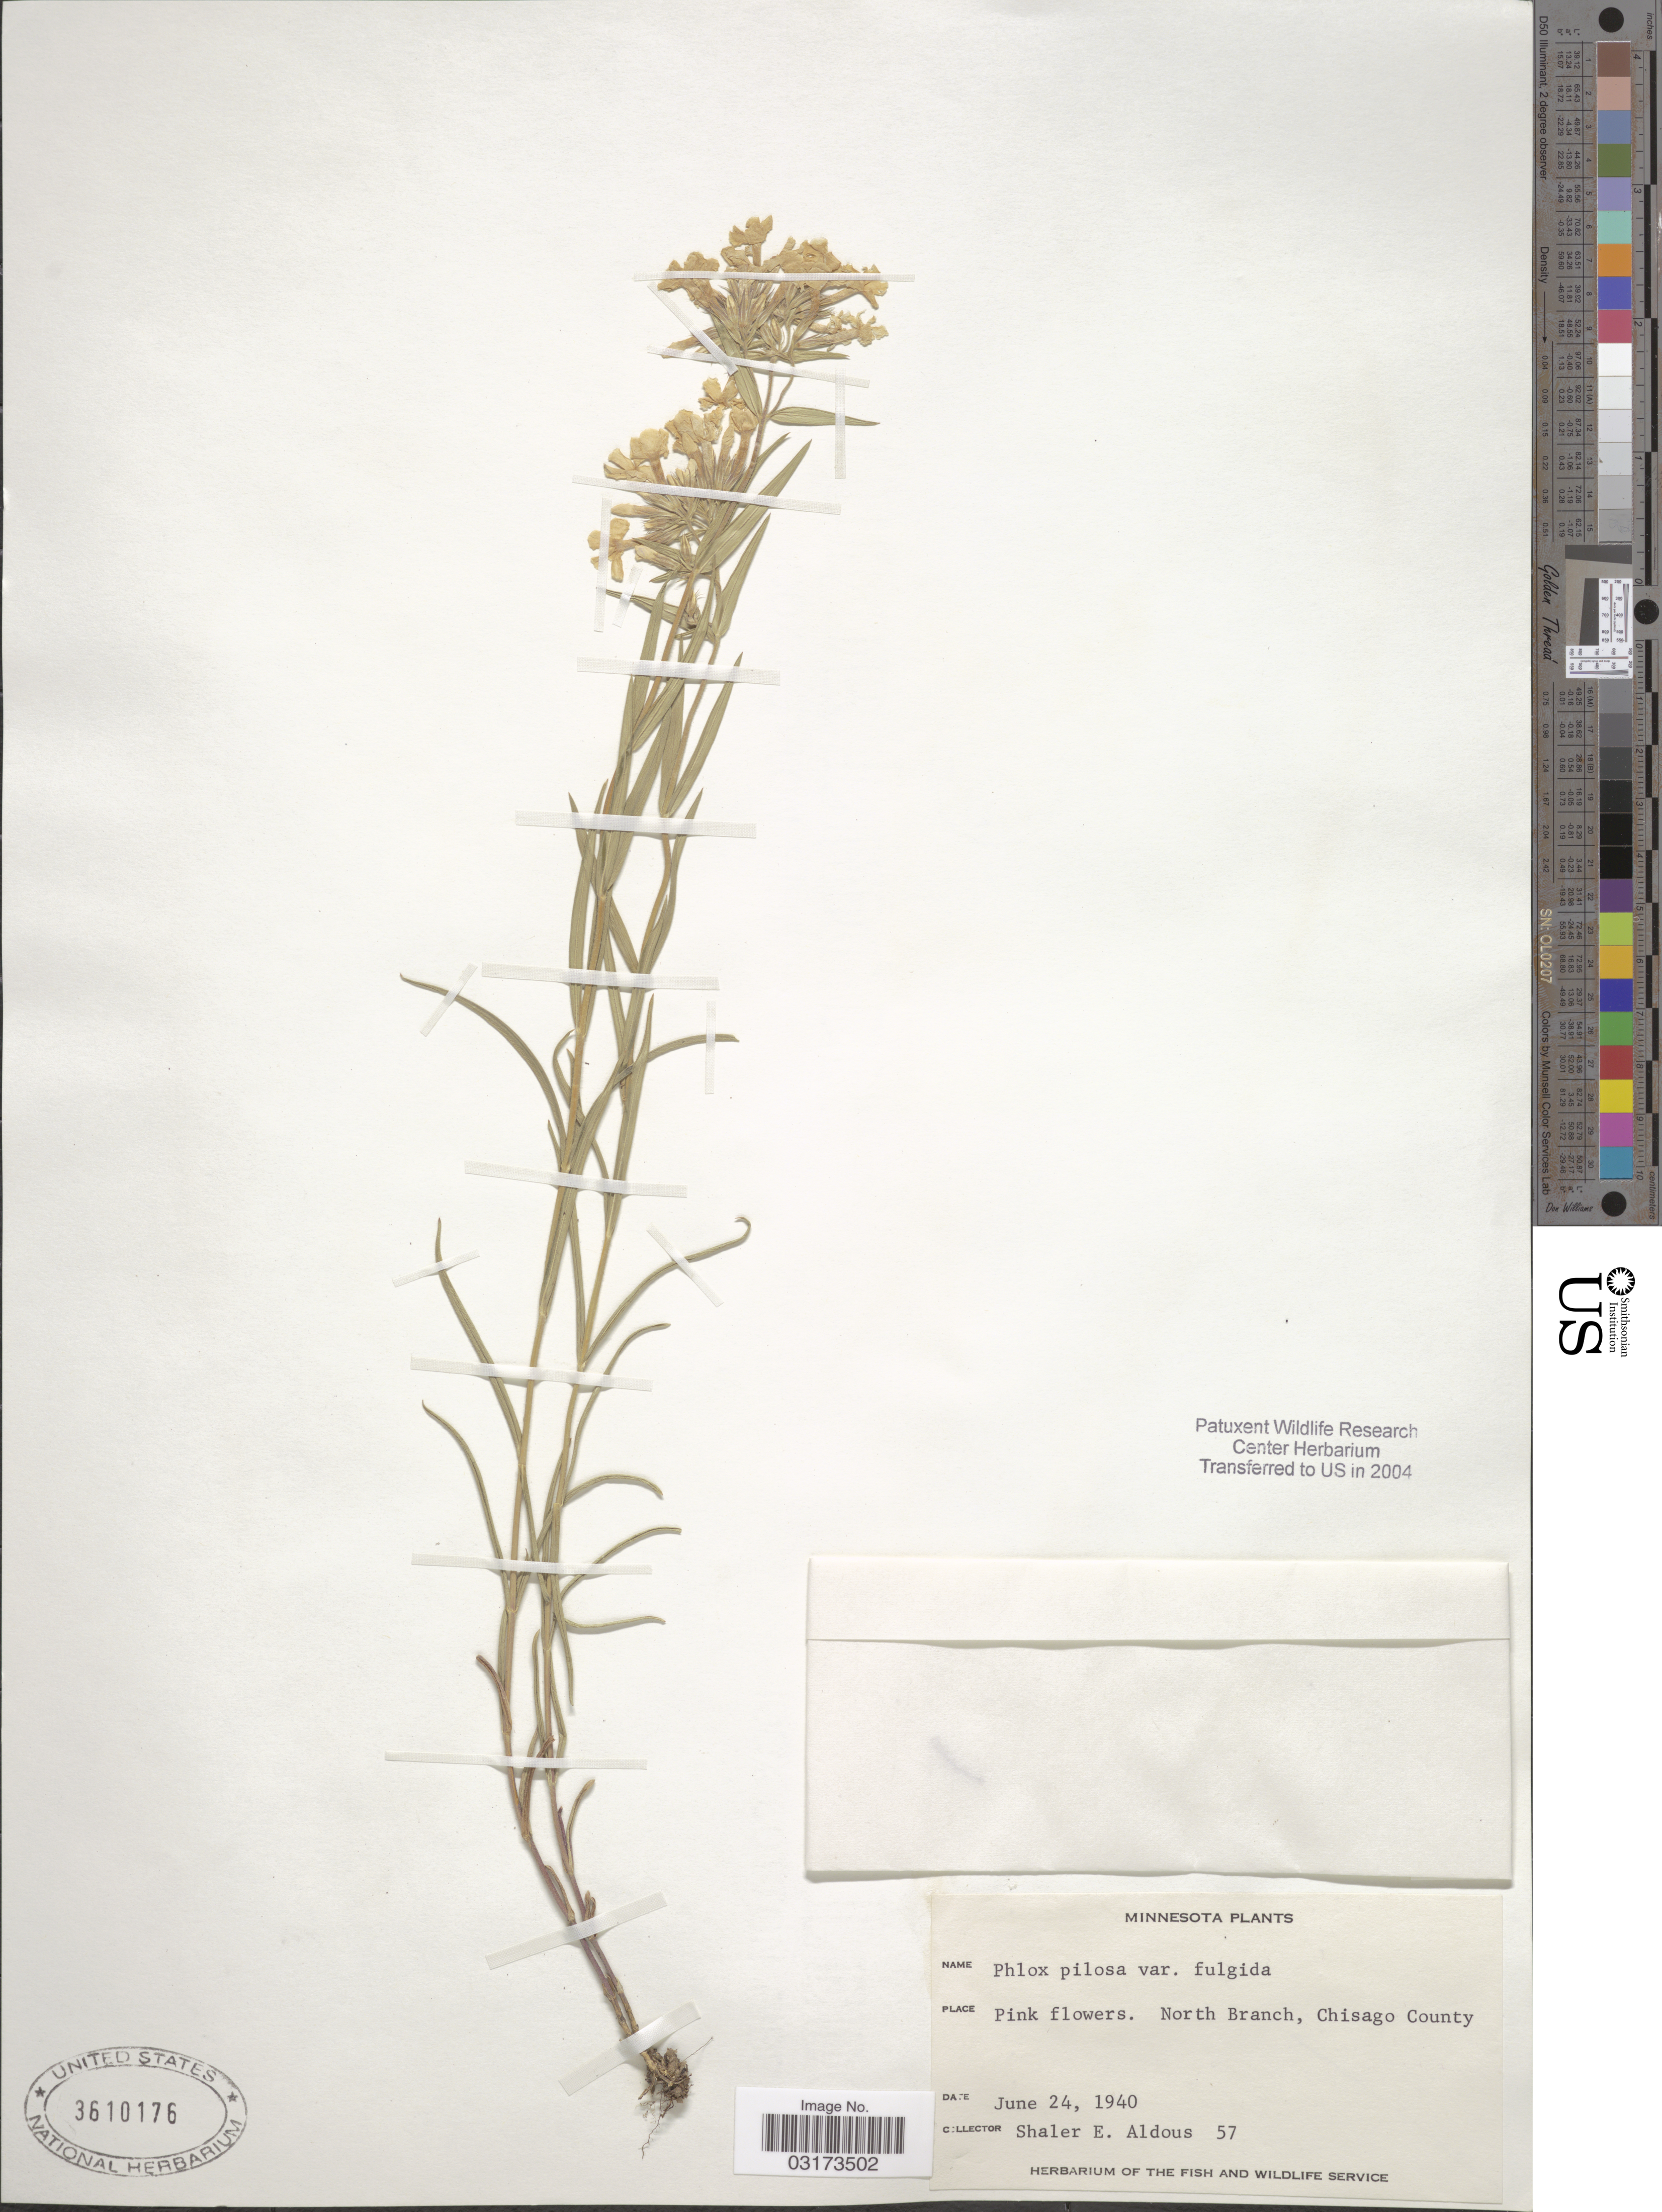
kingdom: Plantae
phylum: Tracheophyta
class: Magnoliopsida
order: Ericales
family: Polemoniaceae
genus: Phlox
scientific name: Phlox pilosa subsp. fulgida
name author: (Wherry) Wherry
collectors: S. Aldous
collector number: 57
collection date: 1940-06-24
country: United States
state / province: Minnesota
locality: North Branch, Chisago County.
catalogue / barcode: US 3610176